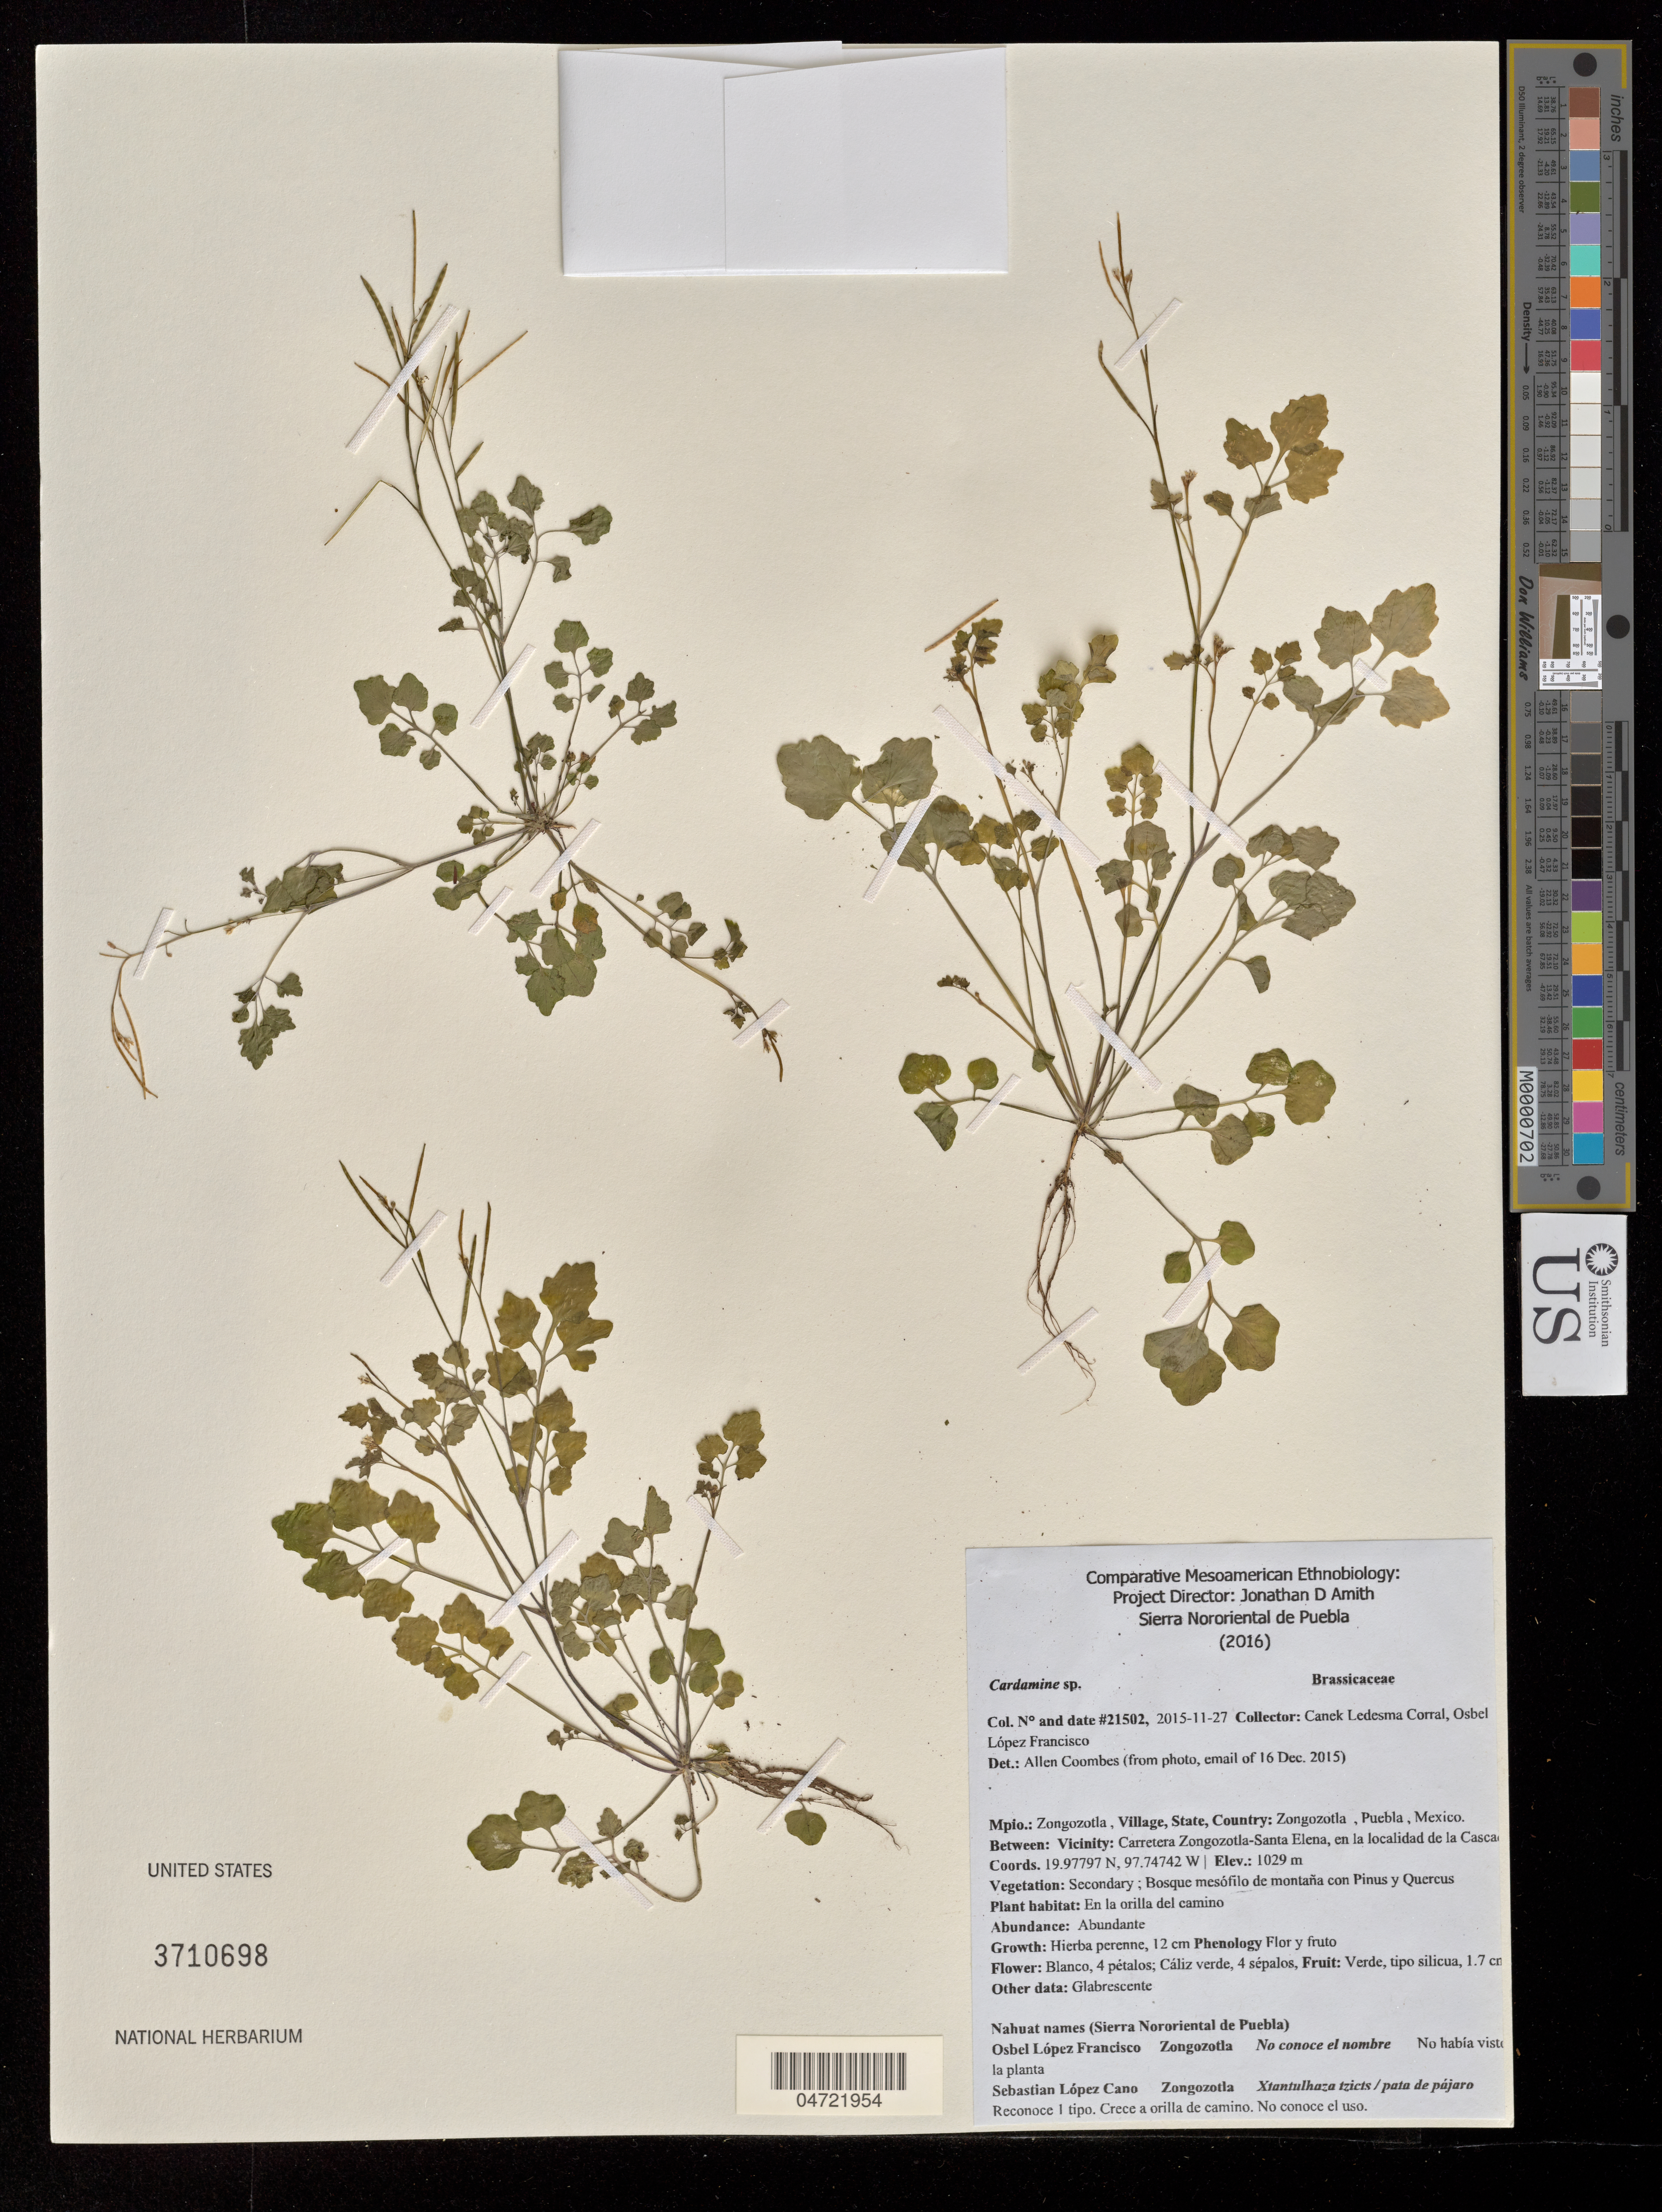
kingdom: Plantae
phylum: Tracheophyta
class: Magnoliopsida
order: Brassicales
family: Brassicaceae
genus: Cardamine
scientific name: Cardamine sp.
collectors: Canek Ledesma C. & O. Lopez Francisco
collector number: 21502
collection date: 2015-11-27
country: Mexico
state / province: Puebla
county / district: Zongozotla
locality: Carretera Zongozotla-Santa Elena, en la localidad de la Casita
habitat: En la orilla del camino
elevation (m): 1029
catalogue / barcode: US 3710698